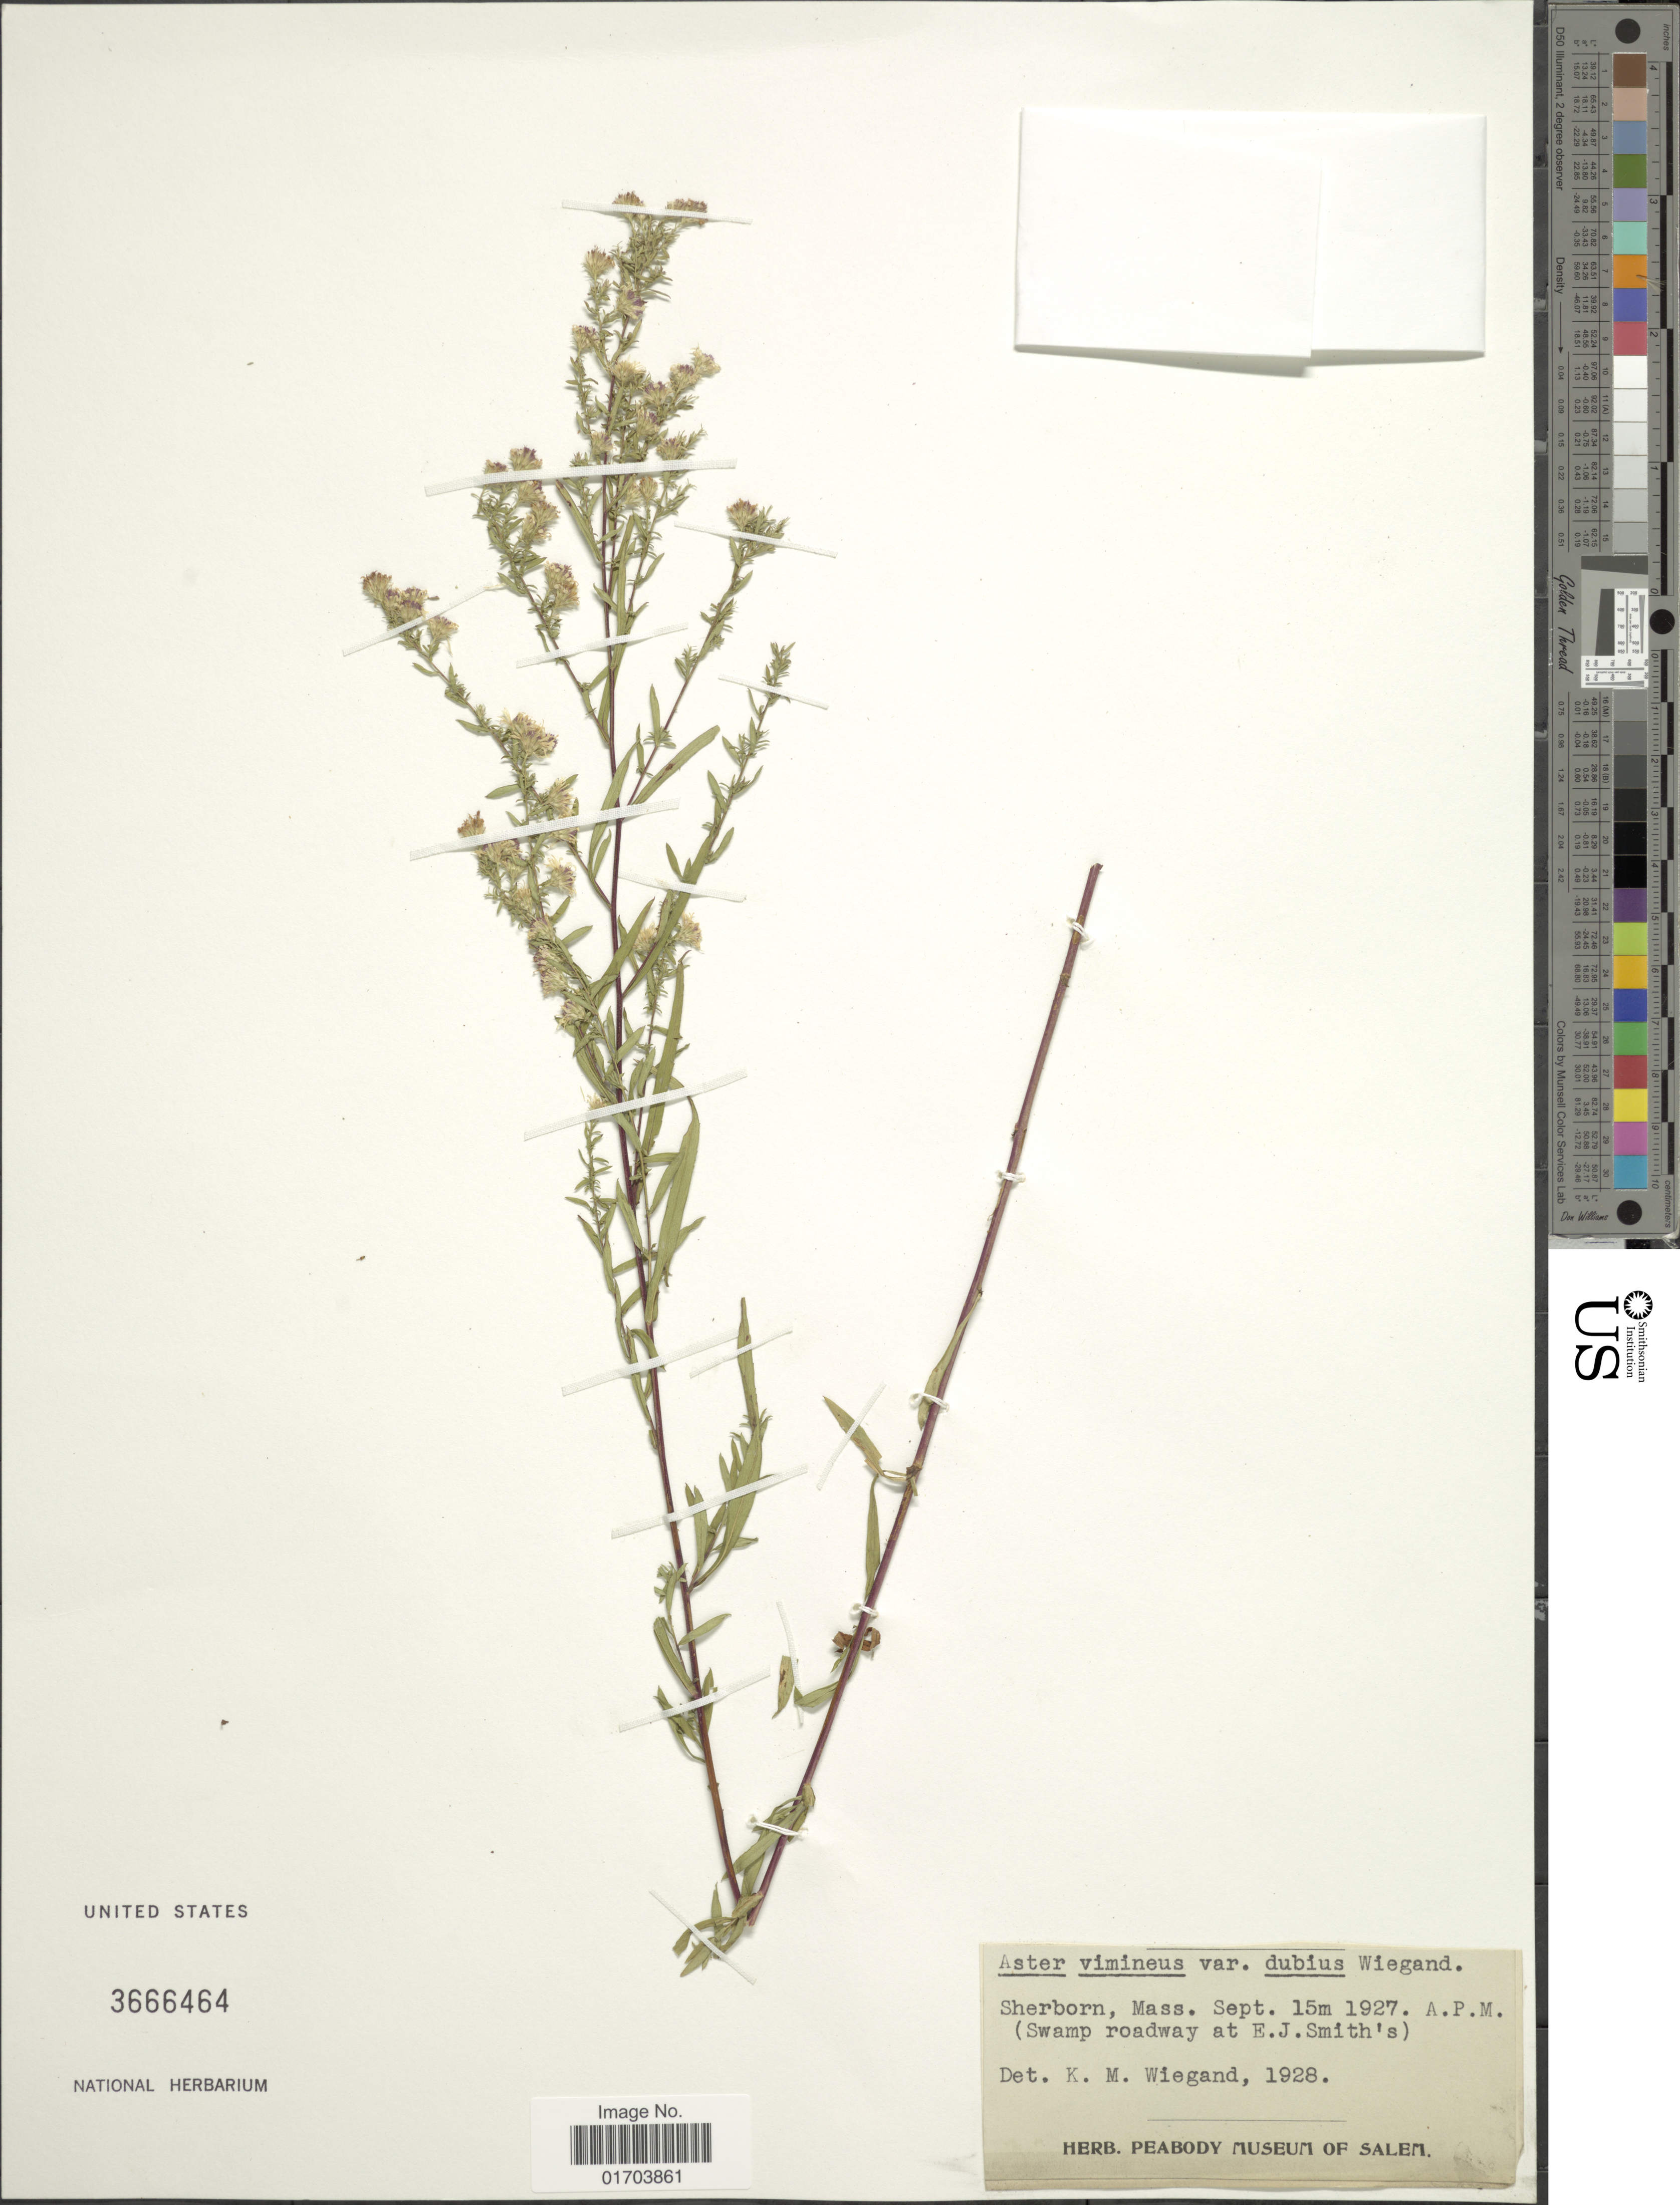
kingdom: Plantae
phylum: Tracheophyta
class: Magnoliopsida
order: Asterales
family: Asteraceae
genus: Symphyotrichum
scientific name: Symphyotrichum racemosum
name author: (Elliott) G.L. Nesom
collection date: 1927-09-15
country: United States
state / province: Massachusetts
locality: Sherborn, (Swamp roadway at E.J. Smith's)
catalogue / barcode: US 3666464